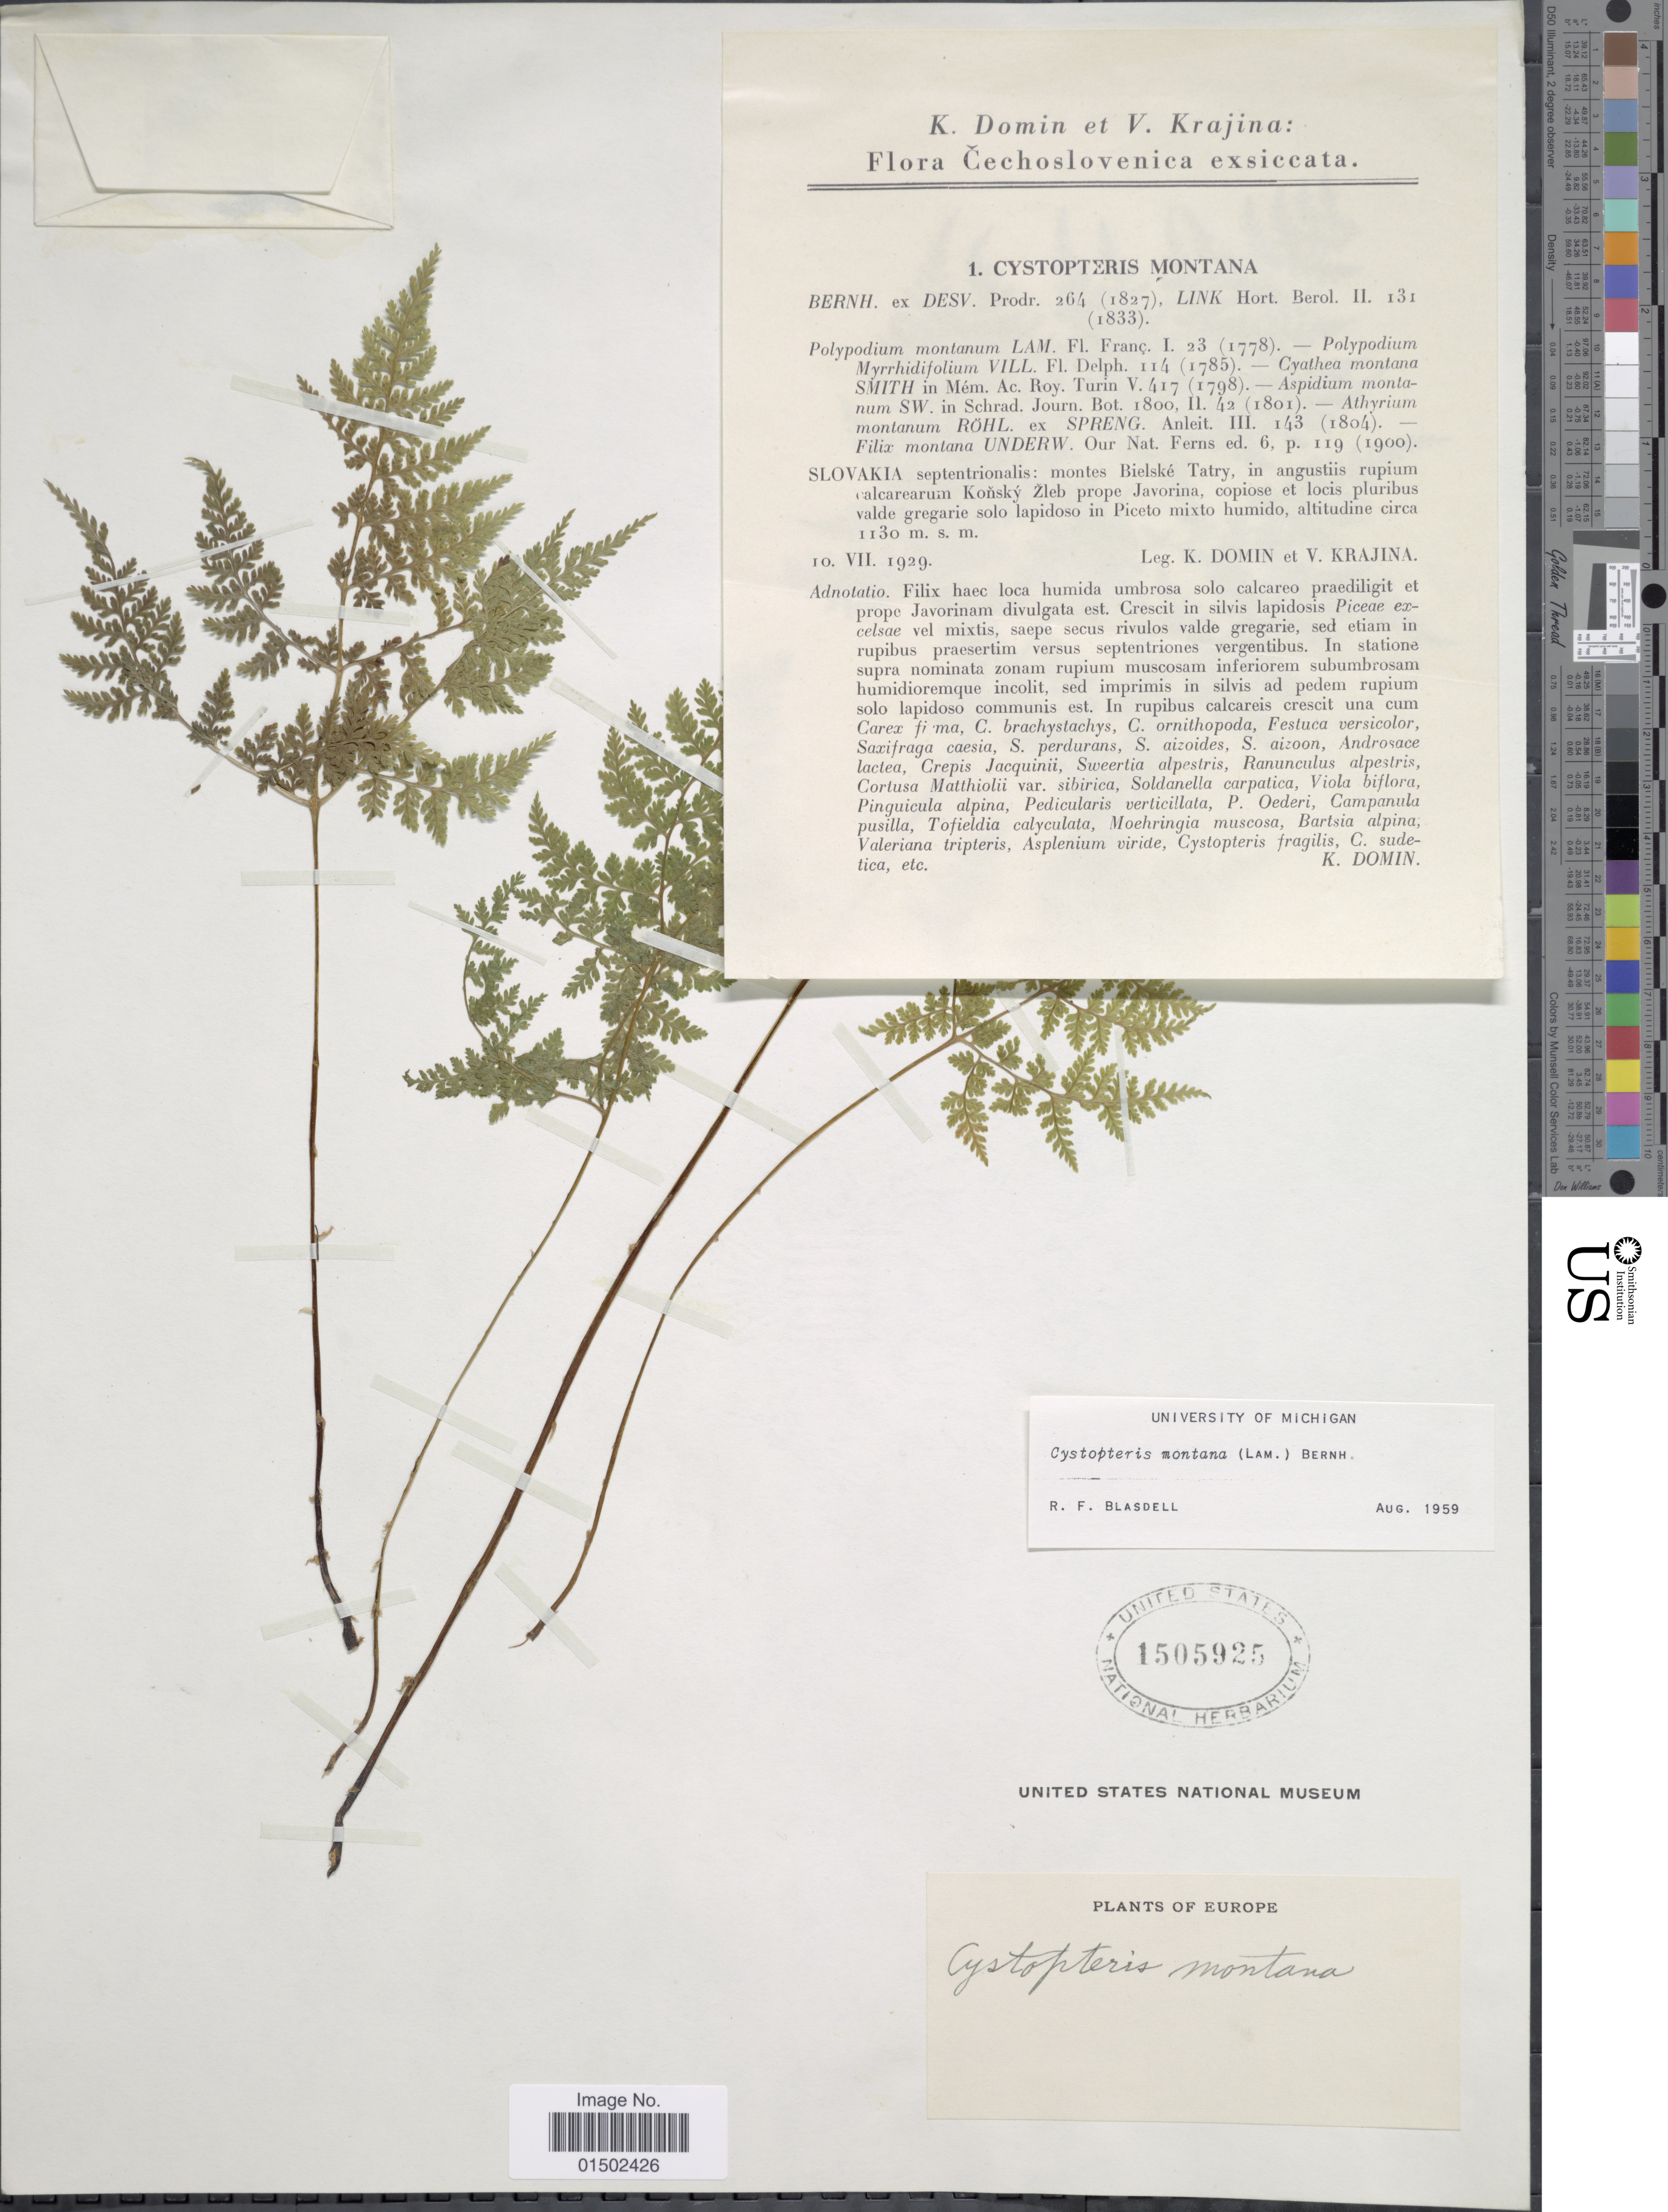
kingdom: Plantae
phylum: Tracheophyta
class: Polypodiopsida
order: Polypodiales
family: Cystopteridaceae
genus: Cystopteris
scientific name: Cystopteris montana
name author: (Lam.) Desv.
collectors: K. Domin & V. Krajina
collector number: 1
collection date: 1929-07-10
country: Slovakia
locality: Slovakia septentrionalis: montes Bielske Tatry, in angustiis rupium calcarearum Konsky Zleb prope Javorina, copiose et locis pluribus valde gregarie solo lapidoso in Piceto mixto humido. Cechoslovenica.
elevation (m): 1130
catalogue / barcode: US 1505925